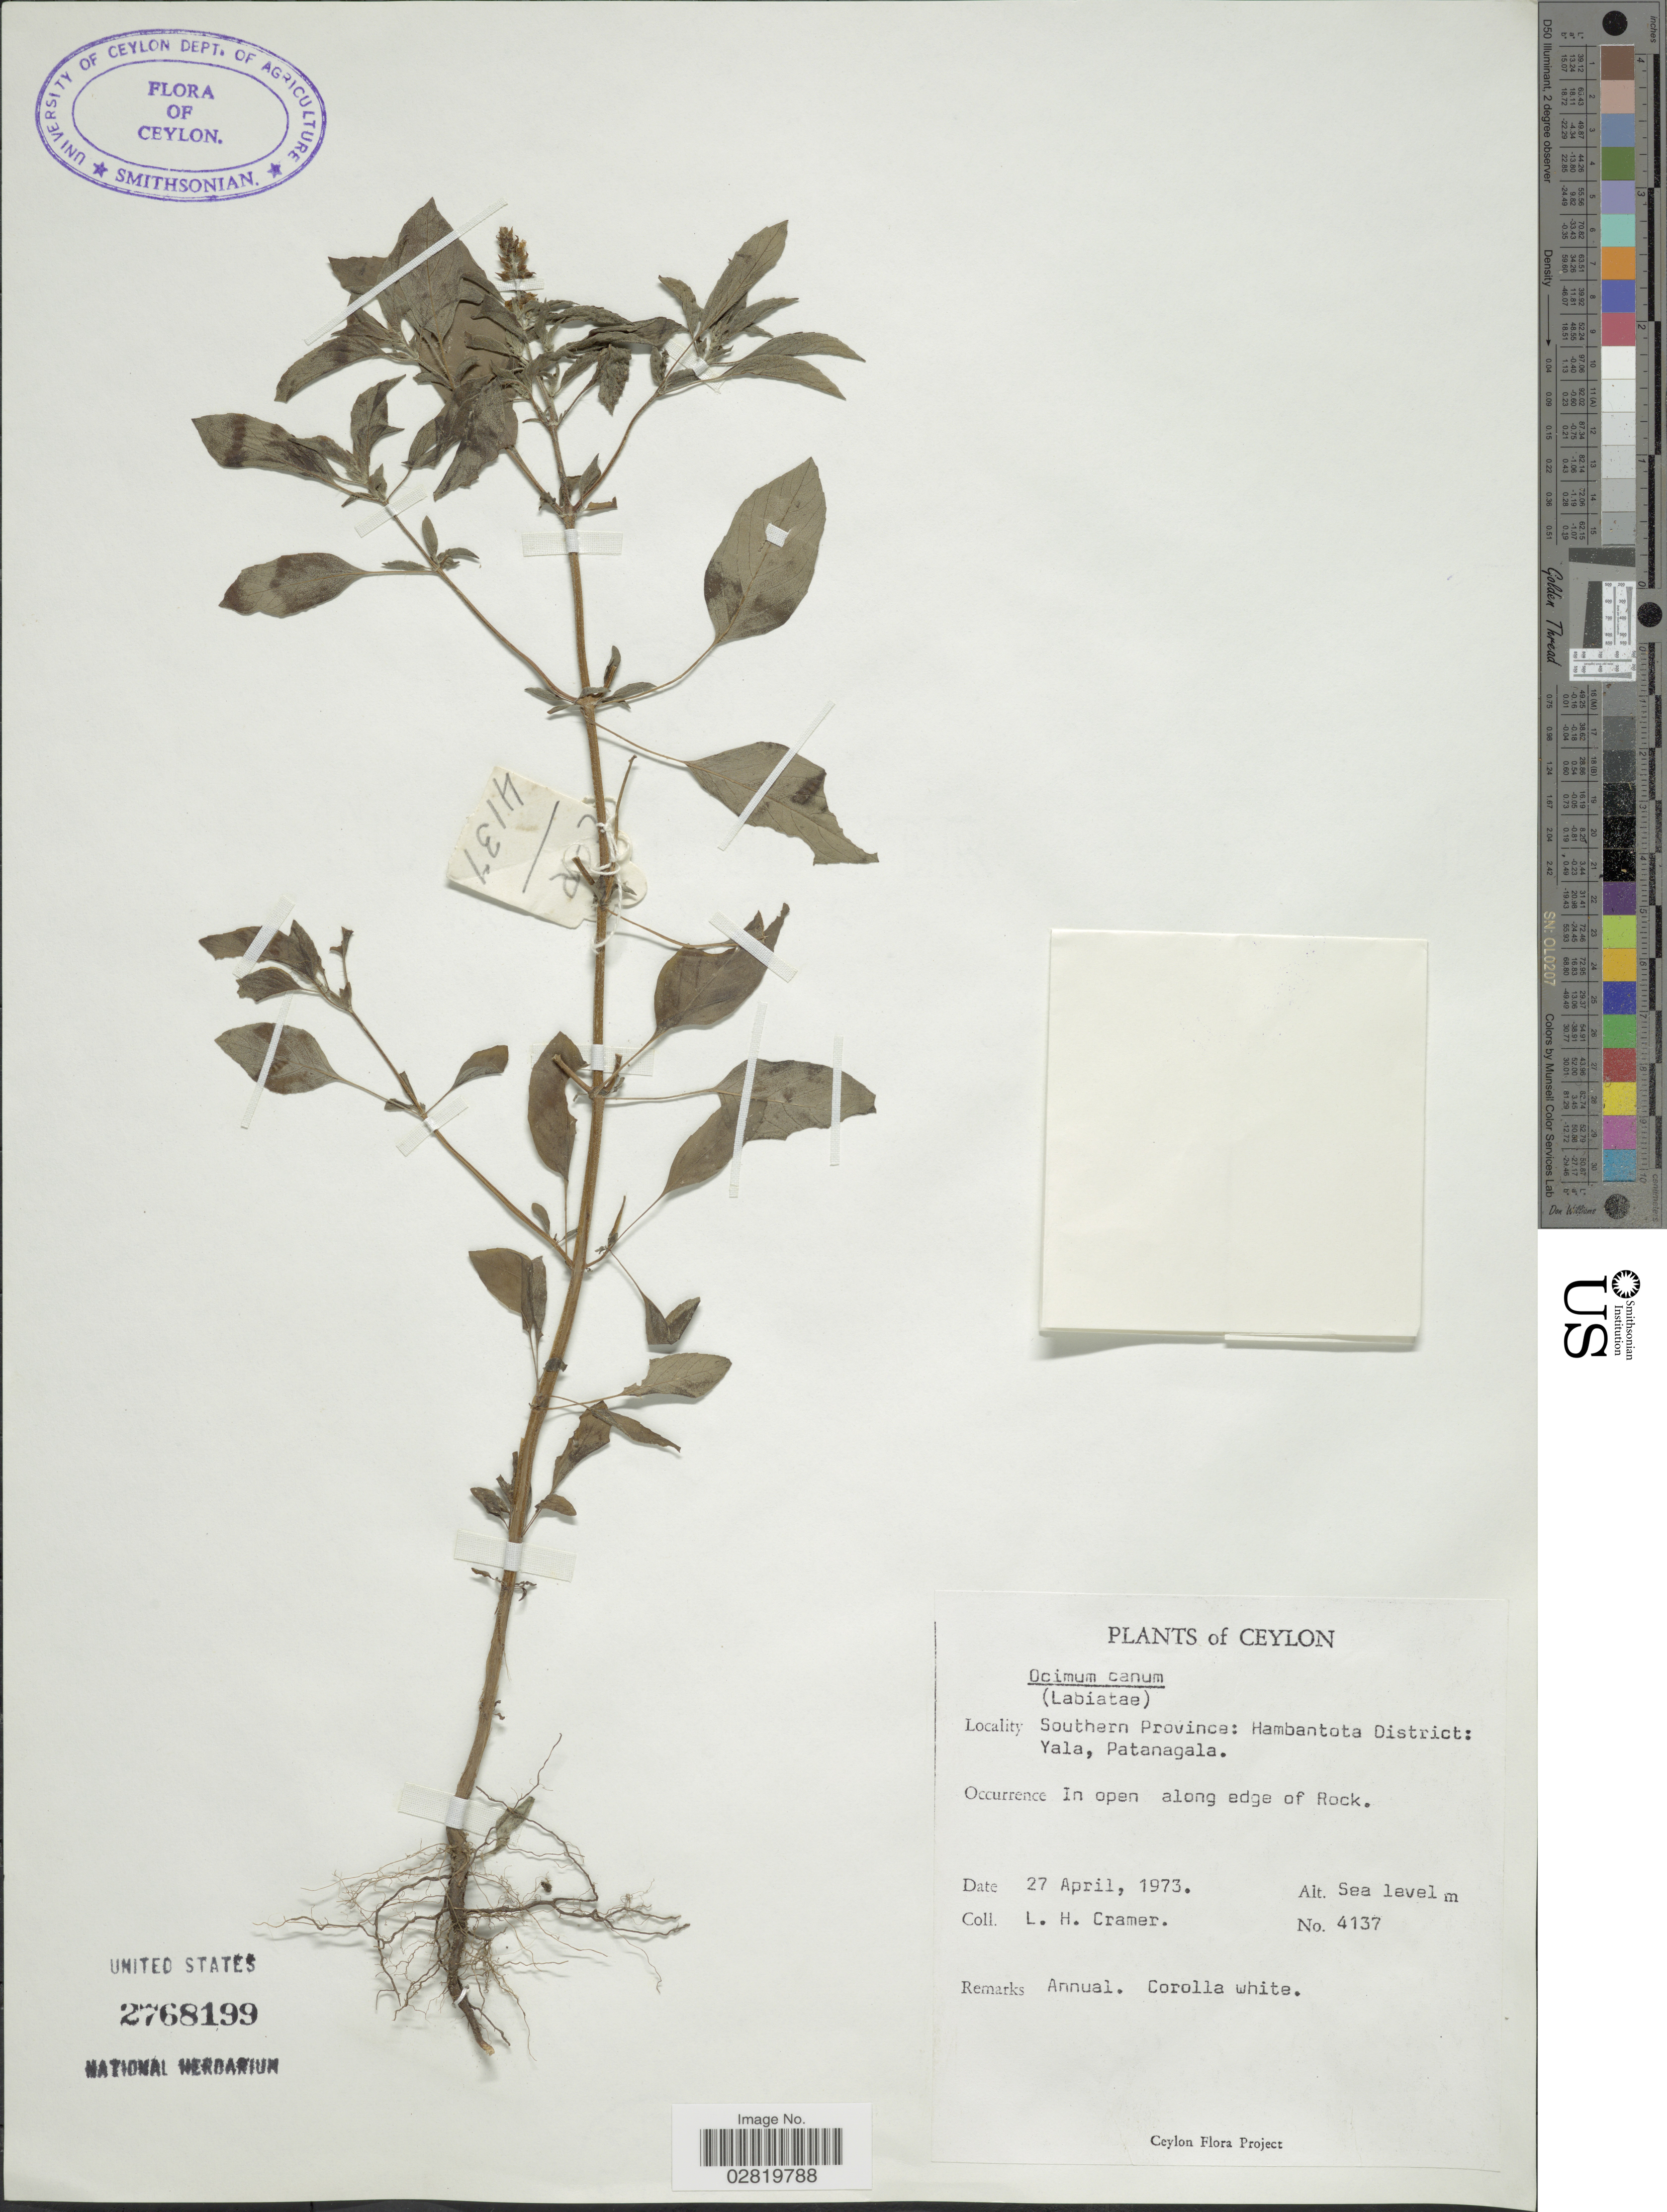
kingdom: Plantae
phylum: Tracheophyta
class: Magnoliopsida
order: Lamiales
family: Lamiaceae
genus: Ocimum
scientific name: Ocimum canum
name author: Sims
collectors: L. H. Cramer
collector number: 4137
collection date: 1973-04-27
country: Sri Lanka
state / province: Southern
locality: Ceylon, Southern Province: Hambantota District: Yala, Patanagala.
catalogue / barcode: US 2768199